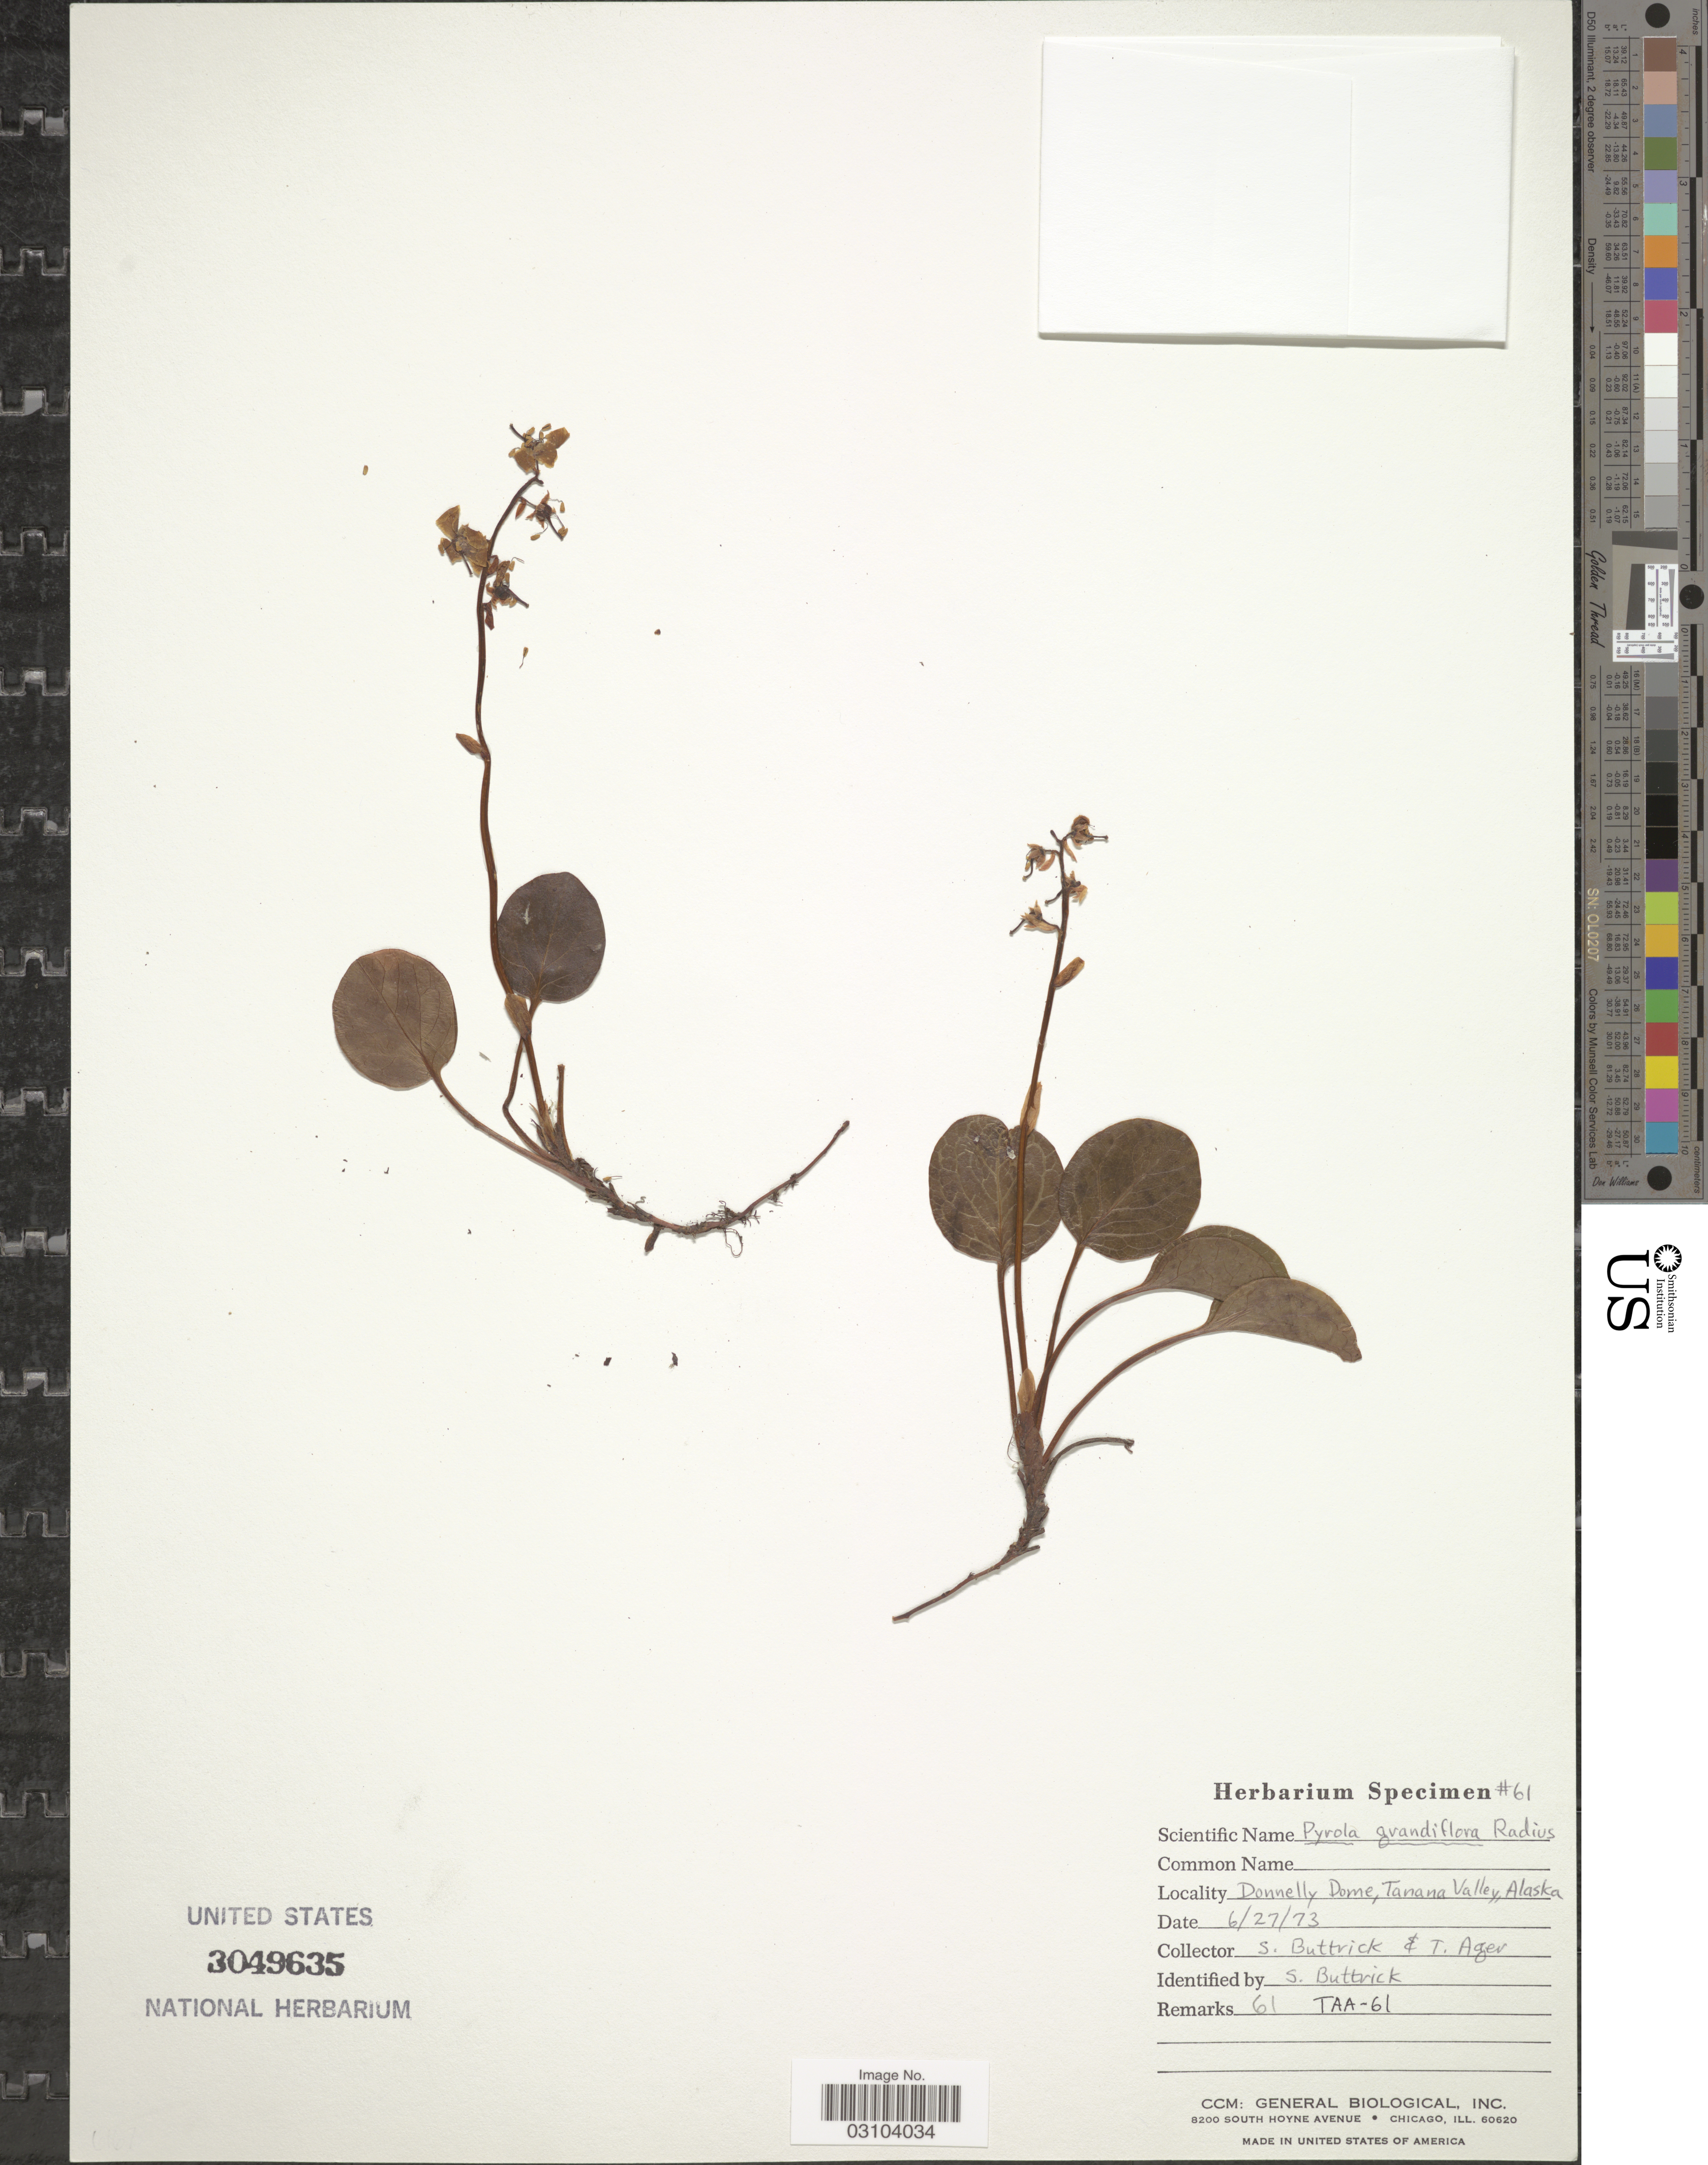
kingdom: Plantae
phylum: Tracheophyta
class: Magnoliopsida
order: Ericales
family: Ericaceae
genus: Pyrola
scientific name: Pyrola grandiflora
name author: Radius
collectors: S. Buttrick & T. Ager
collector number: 61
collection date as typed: Transcribed d/m/y: 27/6/73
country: United States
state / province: Alaska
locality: Donnelly Dome, Tanana Valley.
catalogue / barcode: US 3049635